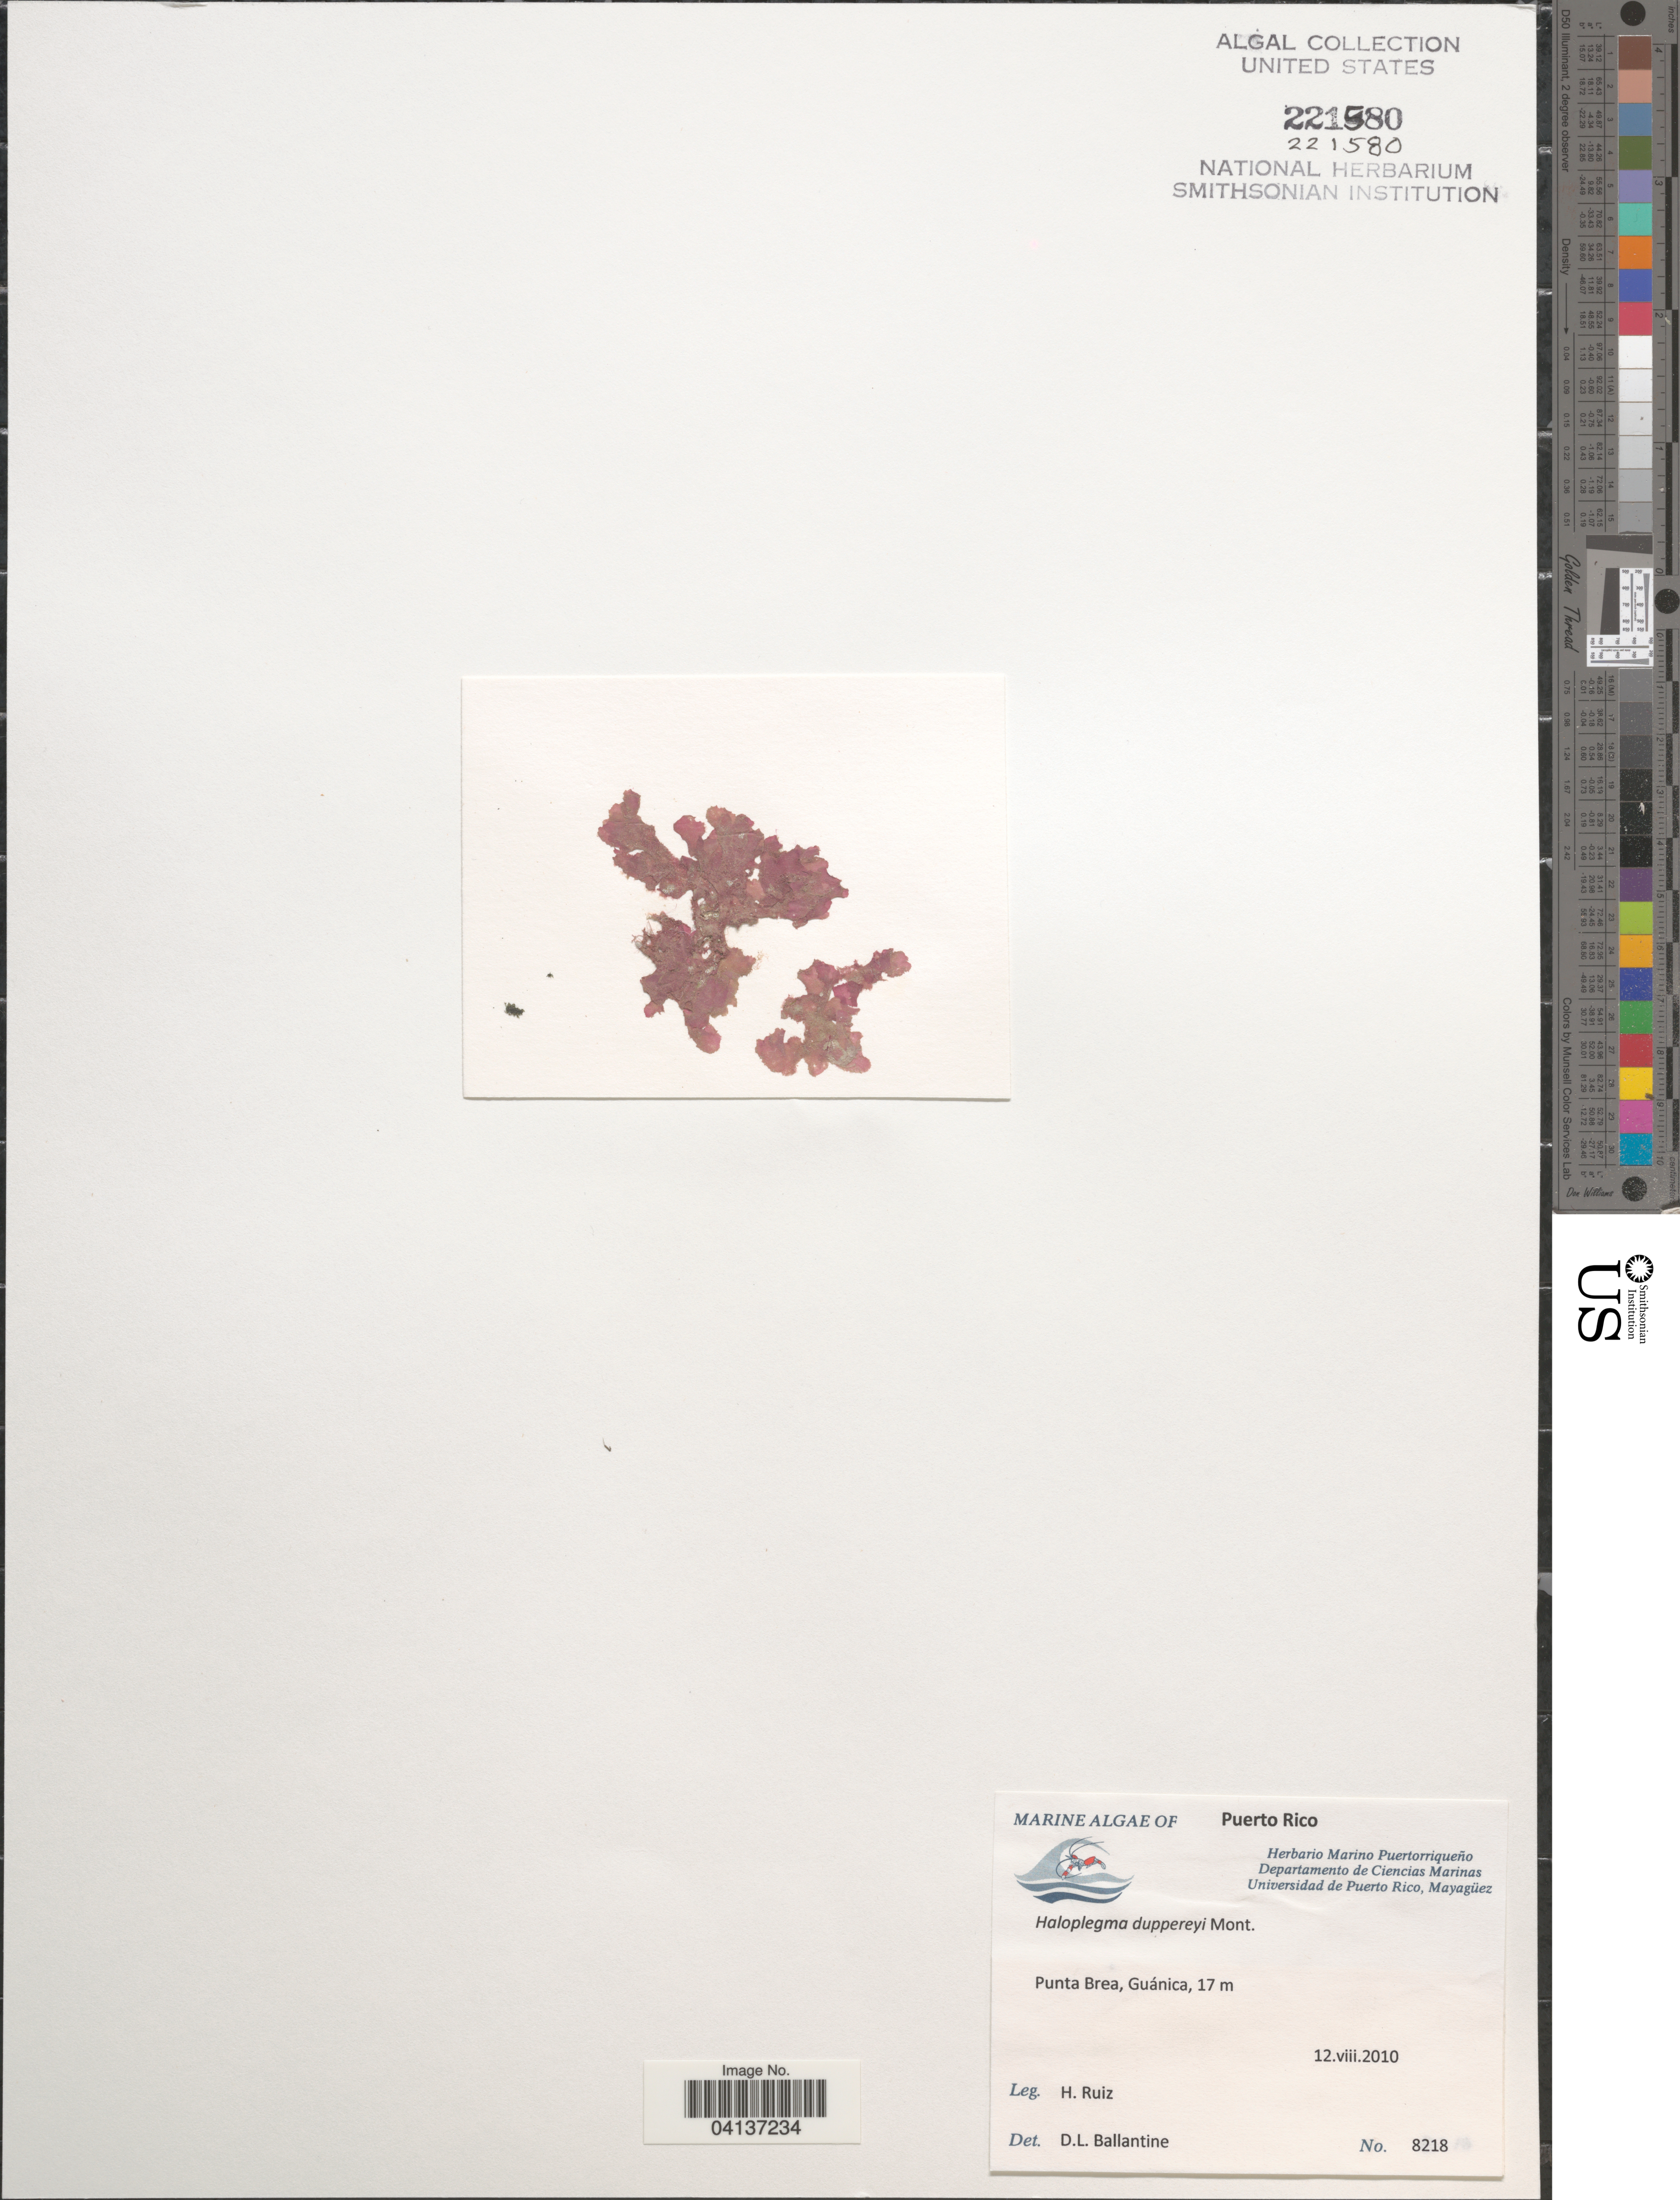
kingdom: Plantae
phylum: Rhodophyta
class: Florideophyceae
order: Ceramiales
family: Wrangeliaceae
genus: Haloplegma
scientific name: Haloplegma duperreyi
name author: Mont.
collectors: H. Ruiz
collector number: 8218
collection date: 2010-08-12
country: Puerto Rico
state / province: Guánica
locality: Punta Brea.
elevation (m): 17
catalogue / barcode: US 221580